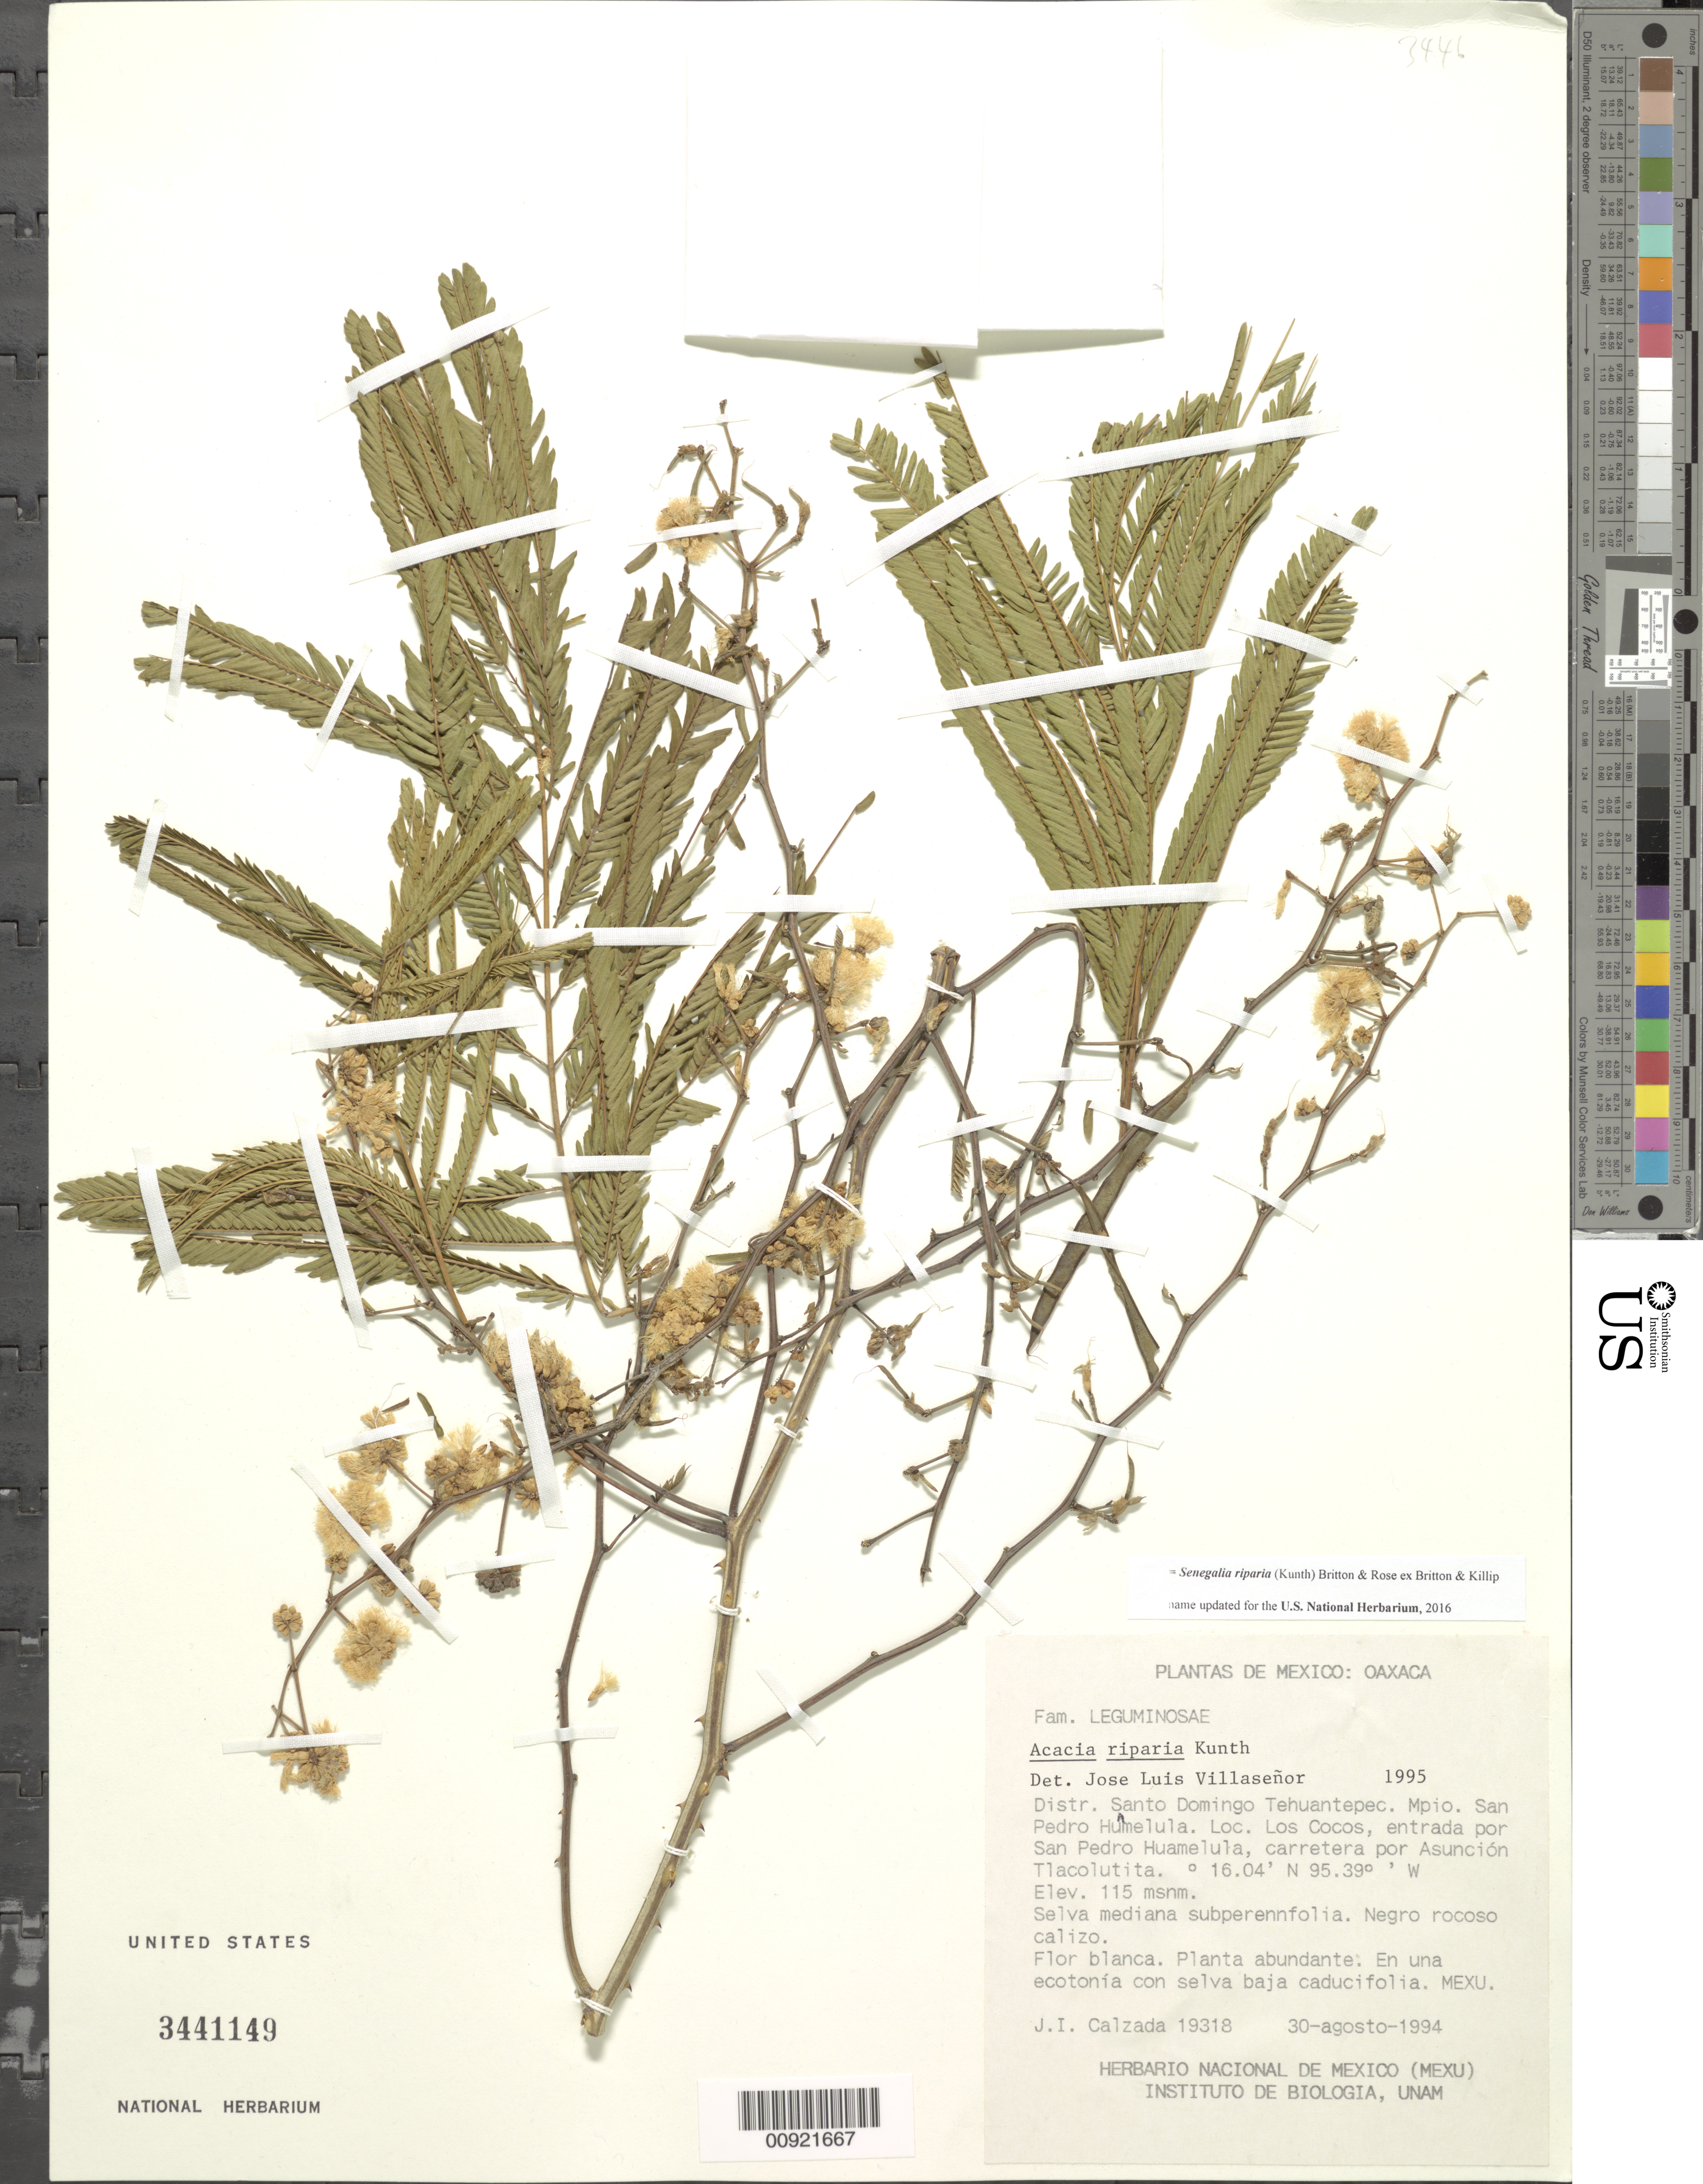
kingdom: Plantae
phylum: Tracheophyta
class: Magnoliopsida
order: Fabales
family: Fabaceae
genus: Senegalia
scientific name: Senegalia riparia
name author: (Kunth) Britton & Rose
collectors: J. I. Calzada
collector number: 19318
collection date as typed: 30 Aug 1994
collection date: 1994-08-30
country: Mexico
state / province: Oaxaca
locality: Oaxaca: Distr. Santo Domingo Tehuantepec. Mpio. San Pedro Huamelula, Los Cocos, entrada por San Pedro Huamelula, carretera por Asunción Tlacolutita.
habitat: Selva mediana subperennifolia. Negro rocoso calizo.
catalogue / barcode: US 3441149